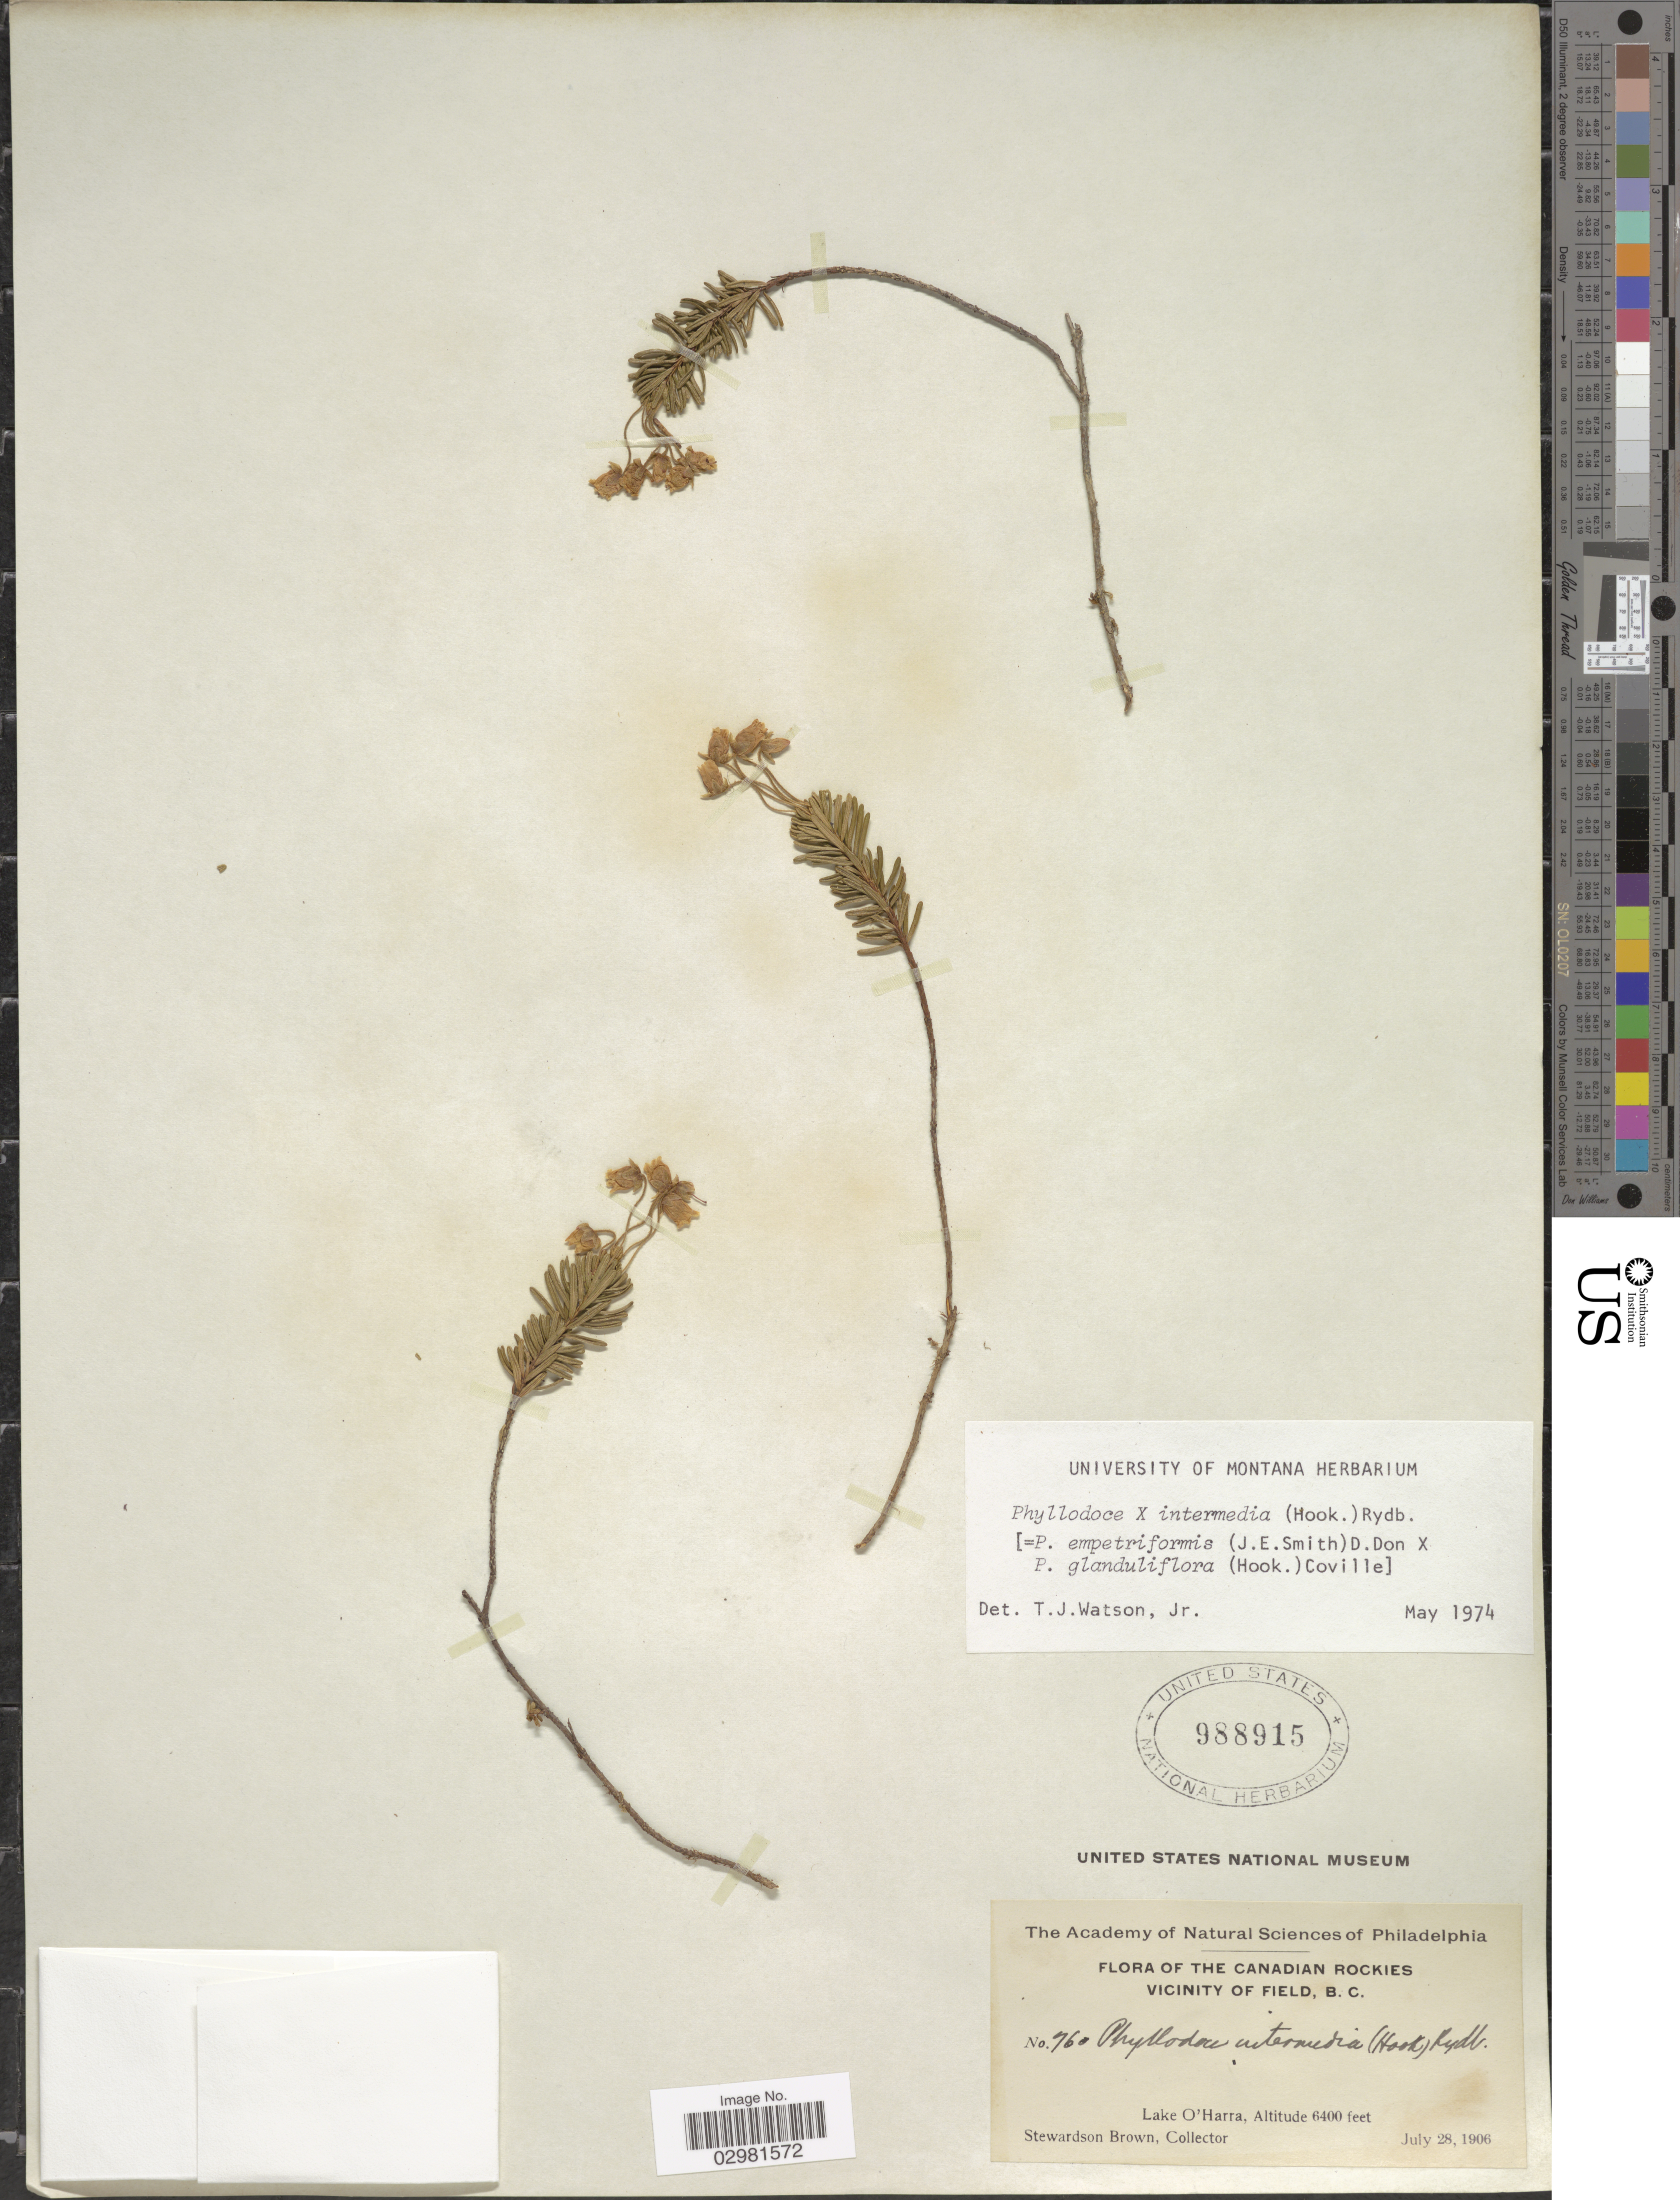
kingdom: Plantae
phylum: Tracheophyta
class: Magnoliopsida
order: Ericales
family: Ericaceae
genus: Phyllodoce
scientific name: Phyllodoce intermedia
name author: (Hook.) Rydb.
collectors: S. Brown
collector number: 760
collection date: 1906-07-28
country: Canada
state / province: British Columbia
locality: The Canadian Rockies Vicinity of Field, B.C., Lake O'Harra.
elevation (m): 1951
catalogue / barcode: US 988915